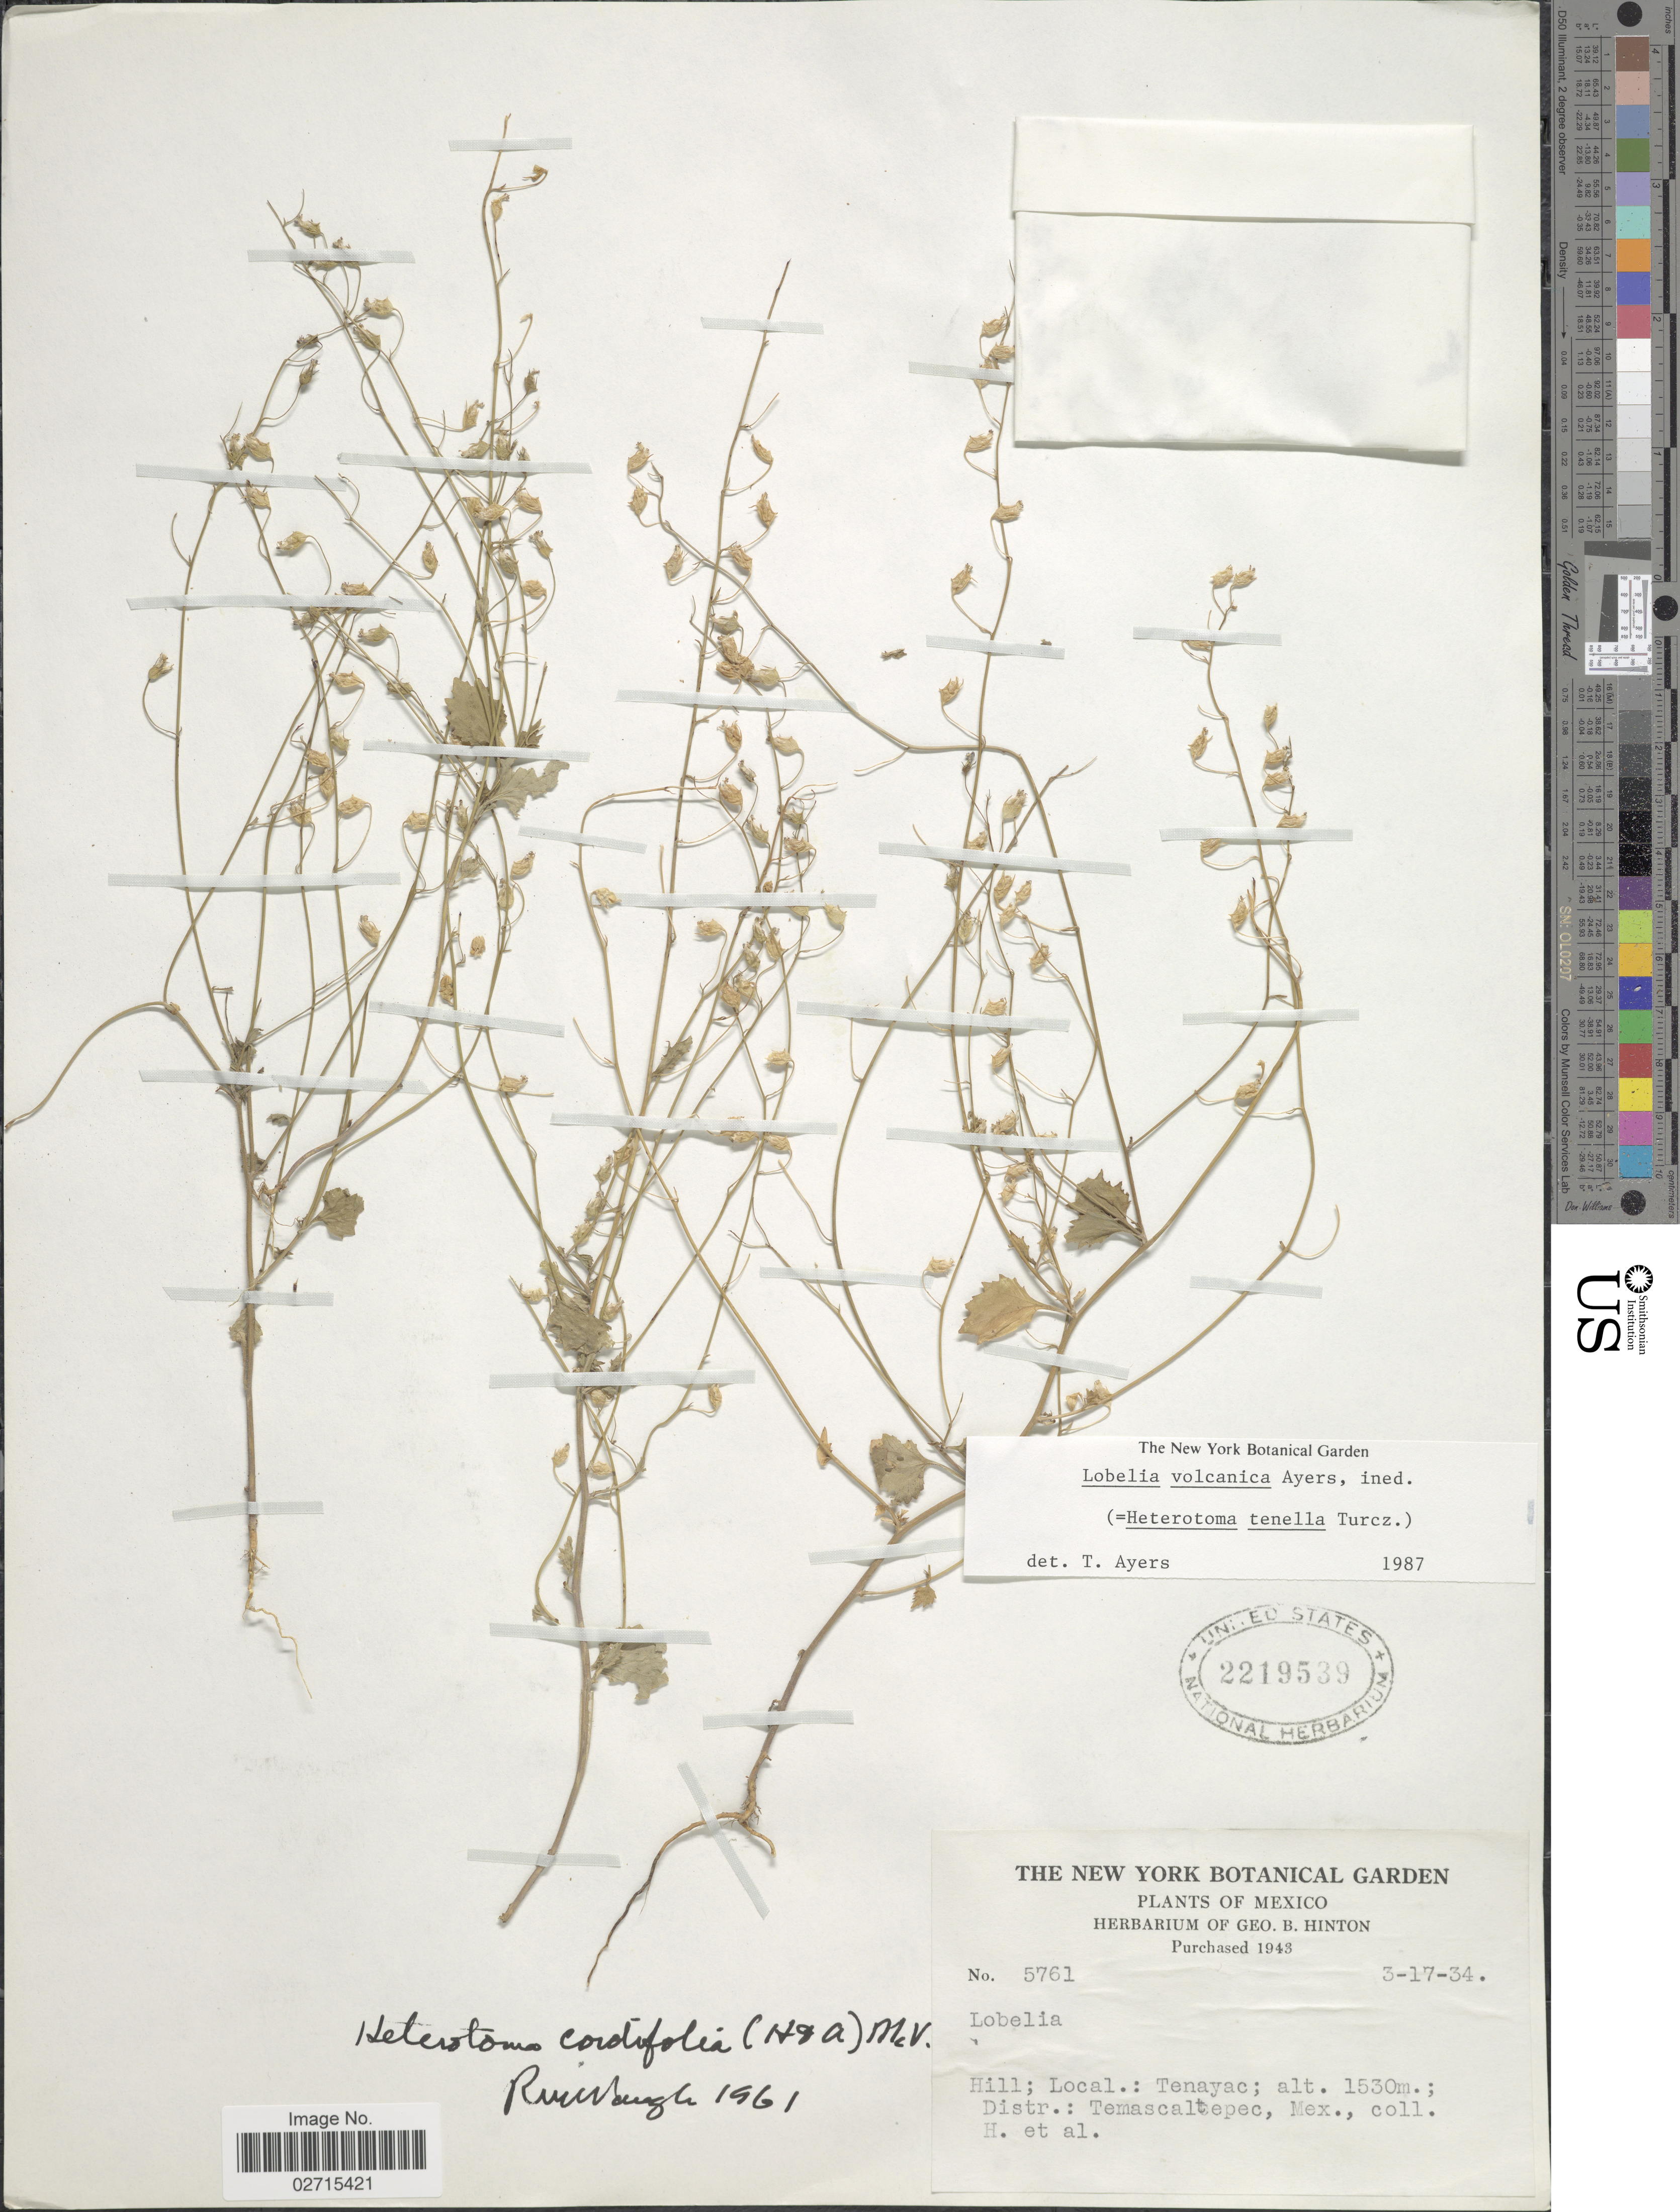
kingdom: Plantae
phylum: Tracheophyta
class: Magnoliopsida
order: Asterales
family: Campanulaceae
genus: Lobelia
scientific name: Lobelia volcanica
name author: T.J. Ayers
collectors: G. B. Hinton & et al.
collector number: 5761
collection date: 1934-03-17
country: Mexico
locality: Hill; Tenayac; Distr.: Temascaltepec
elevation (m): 1530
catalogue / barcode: US 2219539